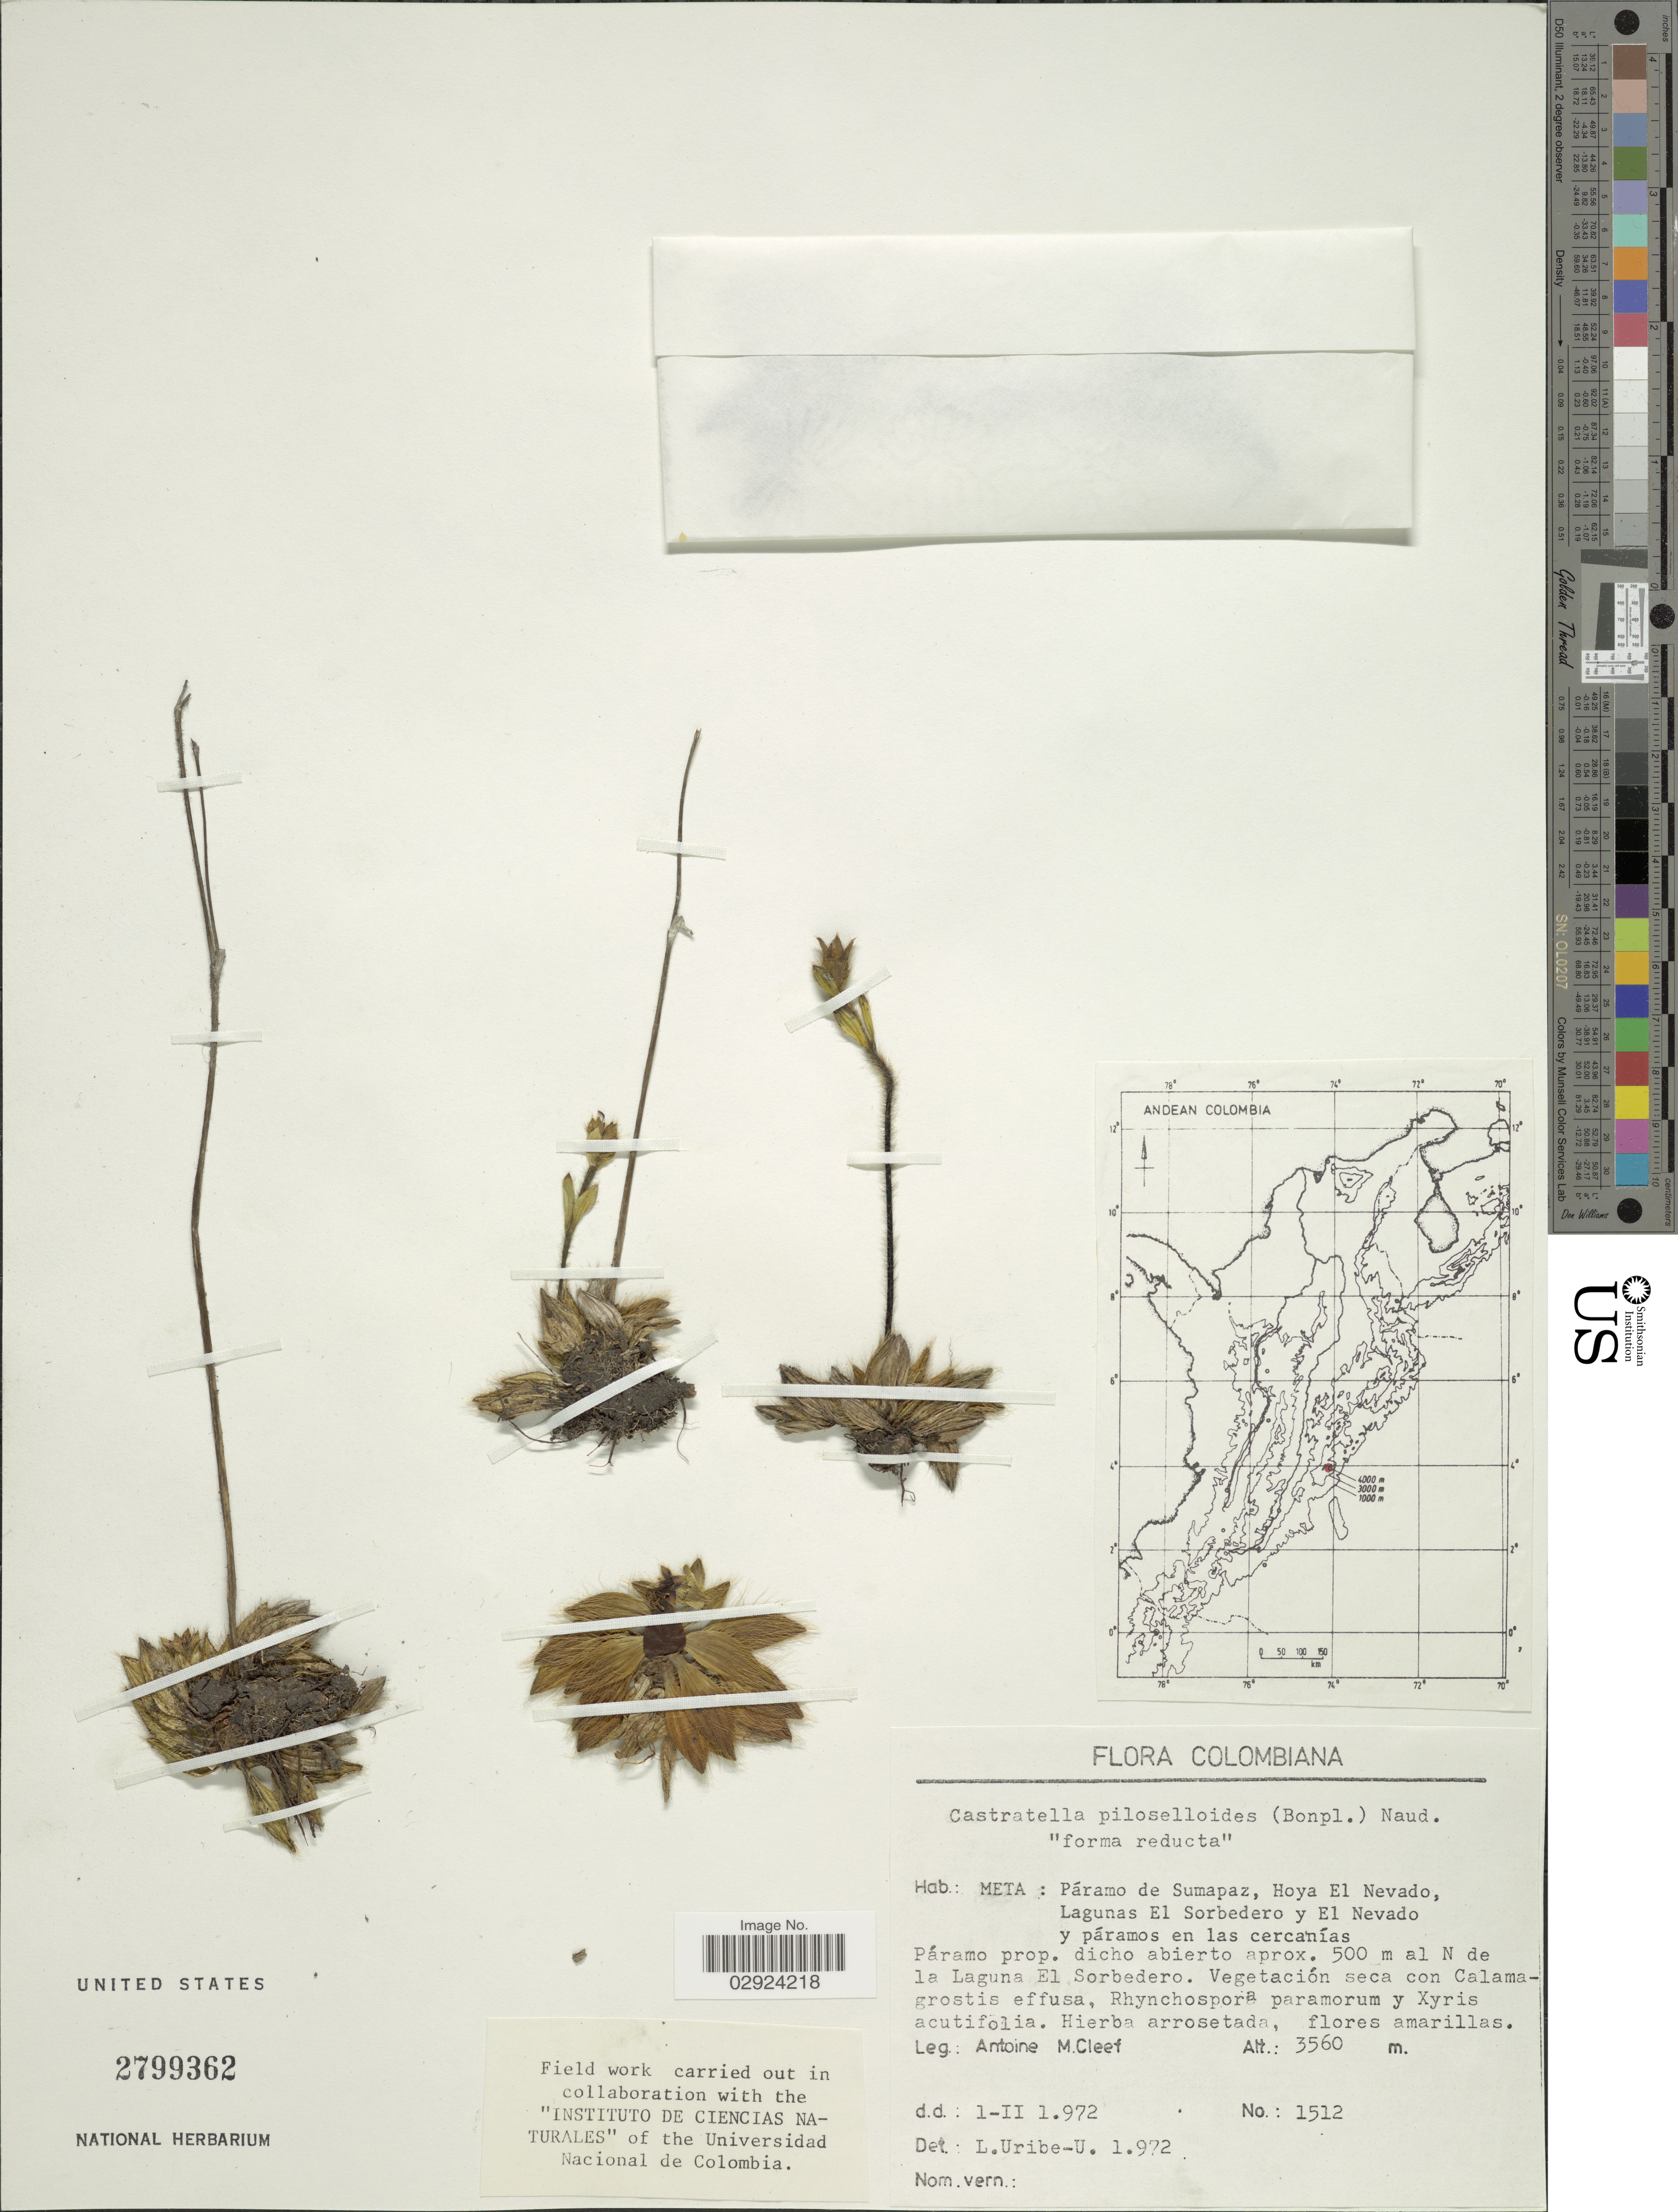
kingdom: Plantae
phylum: Tracheophyta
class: Magnoliopsida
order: Myrtales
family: Melastomataceae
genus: Castratella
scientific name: Castratella piloselloides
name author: (Bonpl.) Naudin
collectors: A. M. Cleef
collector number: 1512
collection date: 1972-02-01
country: Colombia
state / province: Meta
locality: Páramo de Sumapas, Hoya El Nevado, Lagunas El Sorbedero y El Nevado y páramos en las cercanías, Páramo prop. dicho abierto aprox. 500 m al N de la Laguna El Sorbedero.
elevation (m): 3560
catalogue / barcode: US 2799362